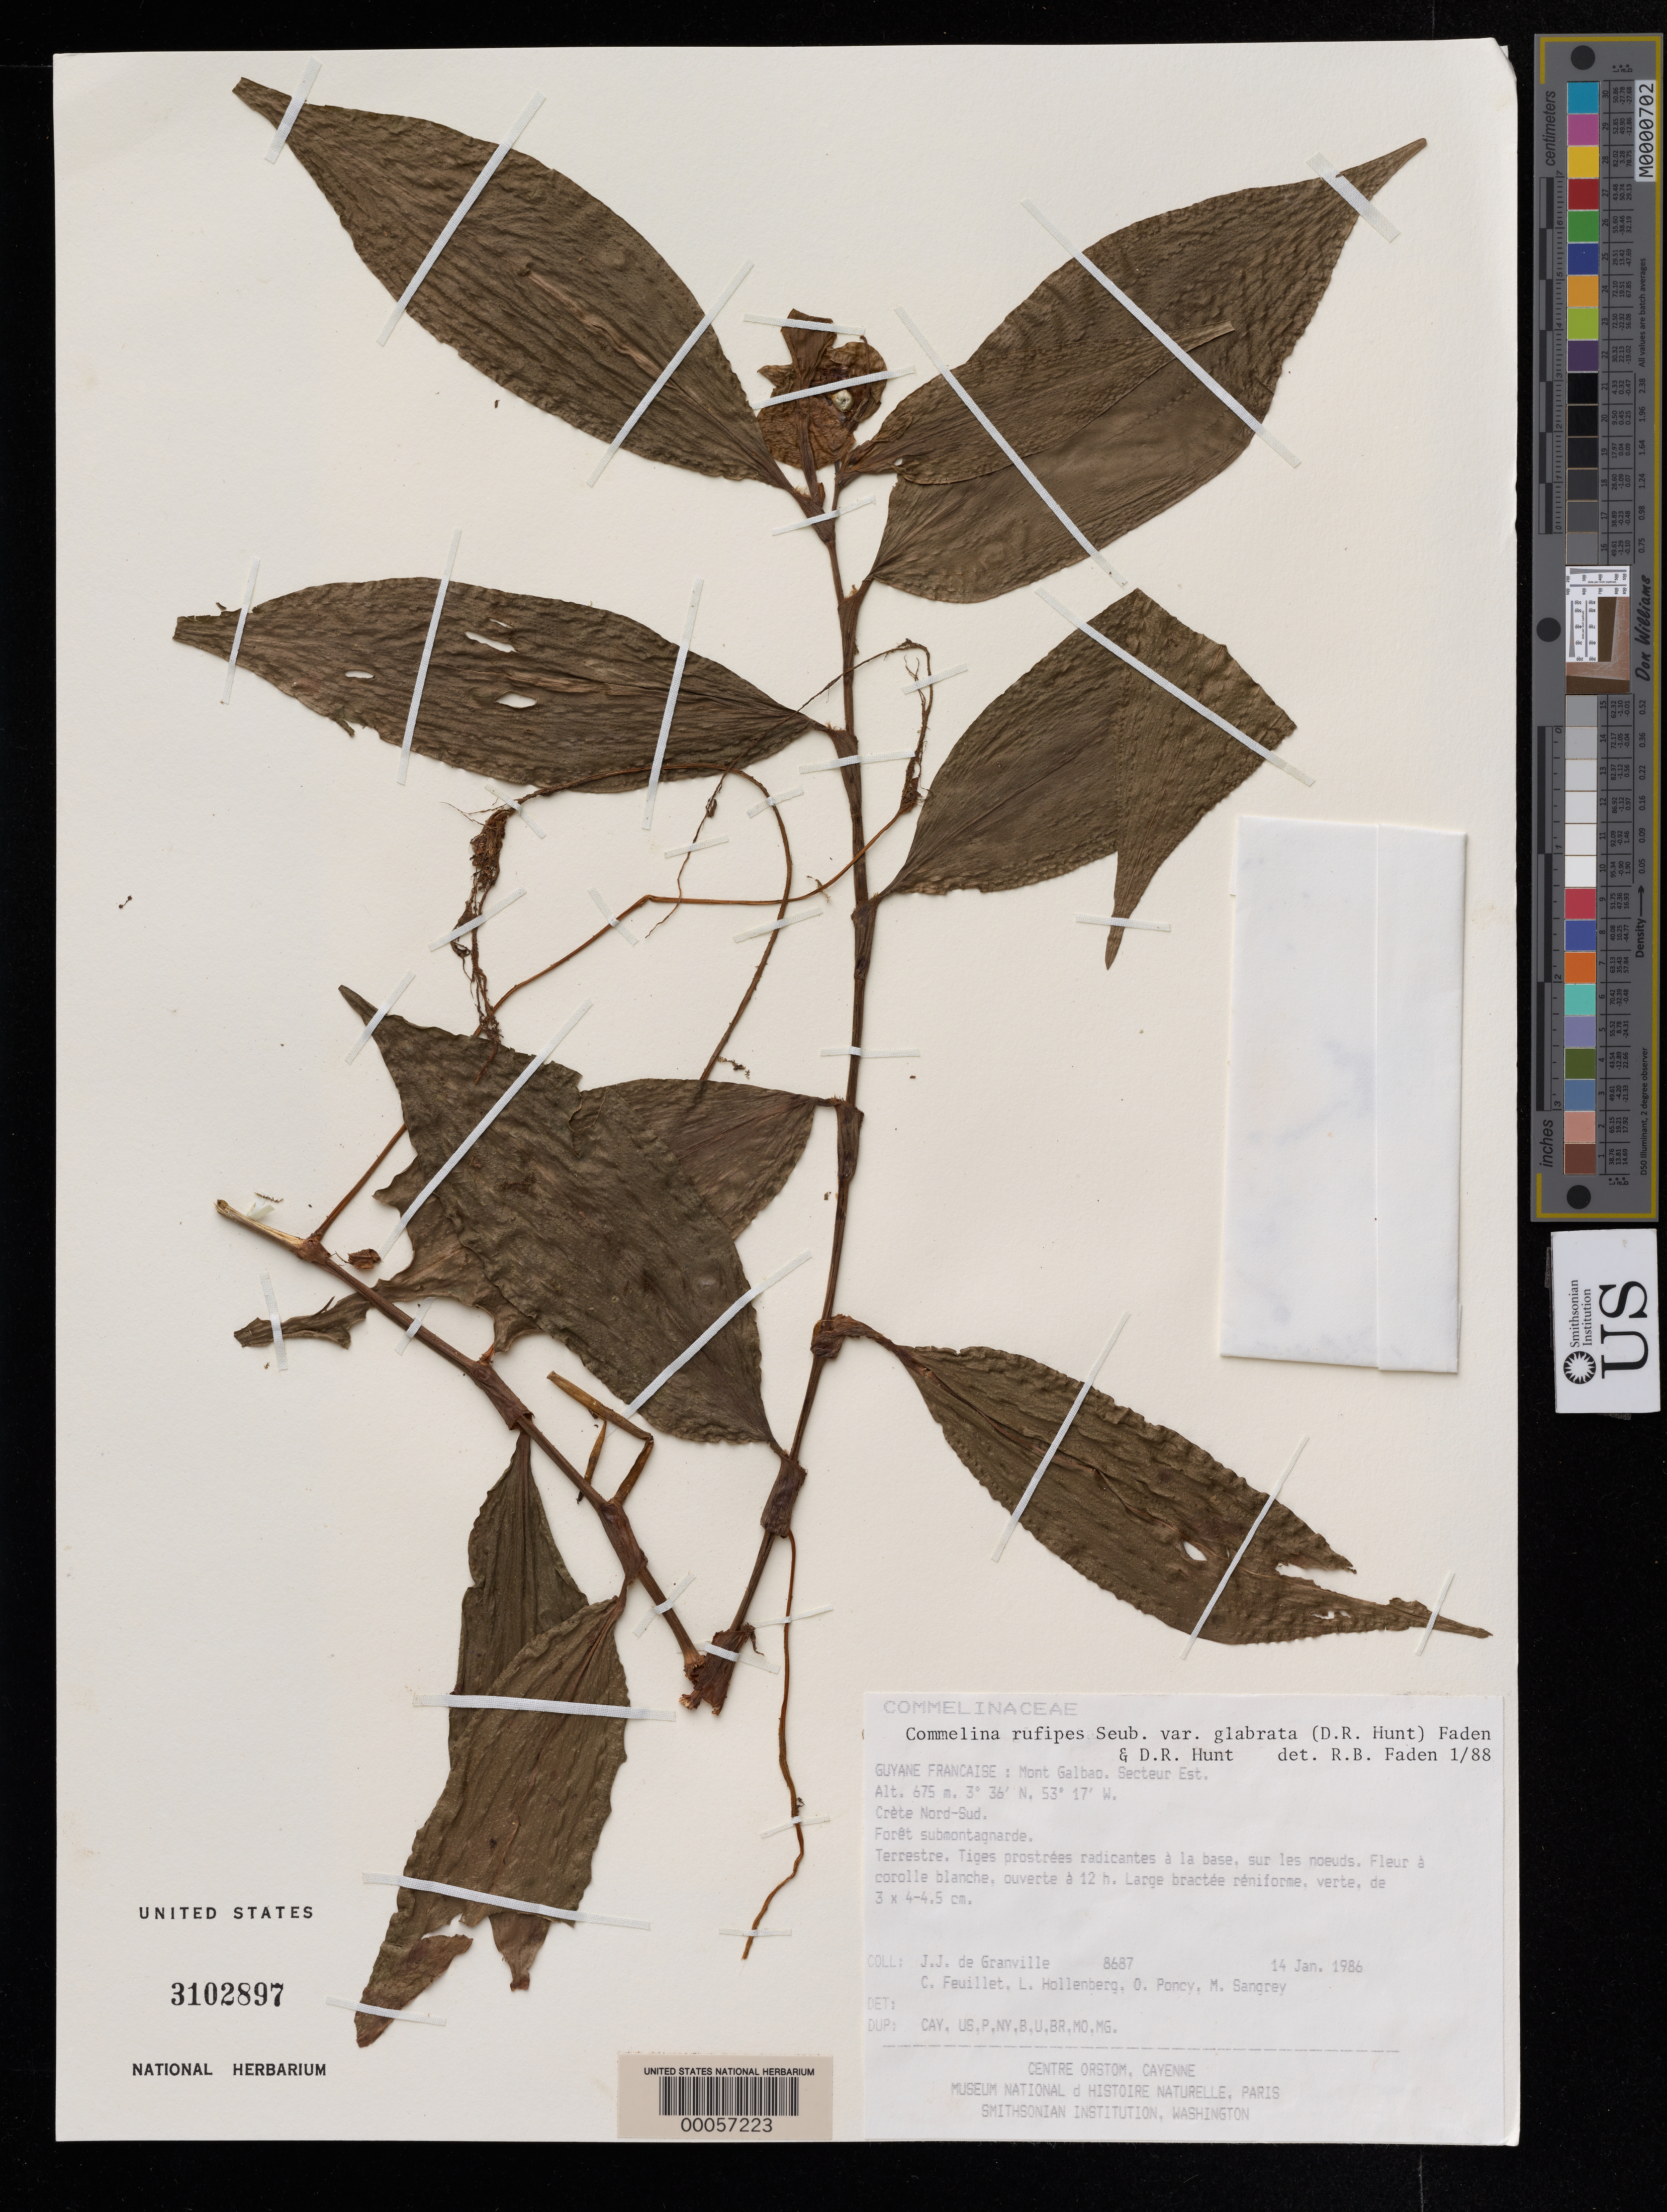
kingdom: Plantae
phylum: Tracheophyta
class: Liliopsida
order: Commelinales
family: Commelinaceae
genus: Commelina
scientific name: Commelina rufipes var. glabrata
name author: (D.R. Hunt) Faden & D.R. Hunt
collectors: J.-J. de Granville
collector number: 8687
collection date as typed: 14 Jan 1986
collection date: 1986-01-14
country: French Guiana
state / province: Cayenne / Saint-Laurent-du-Maroni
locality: Mont galbao. [in former inini arrondissement.]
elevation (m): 675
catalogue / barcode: US 3102897